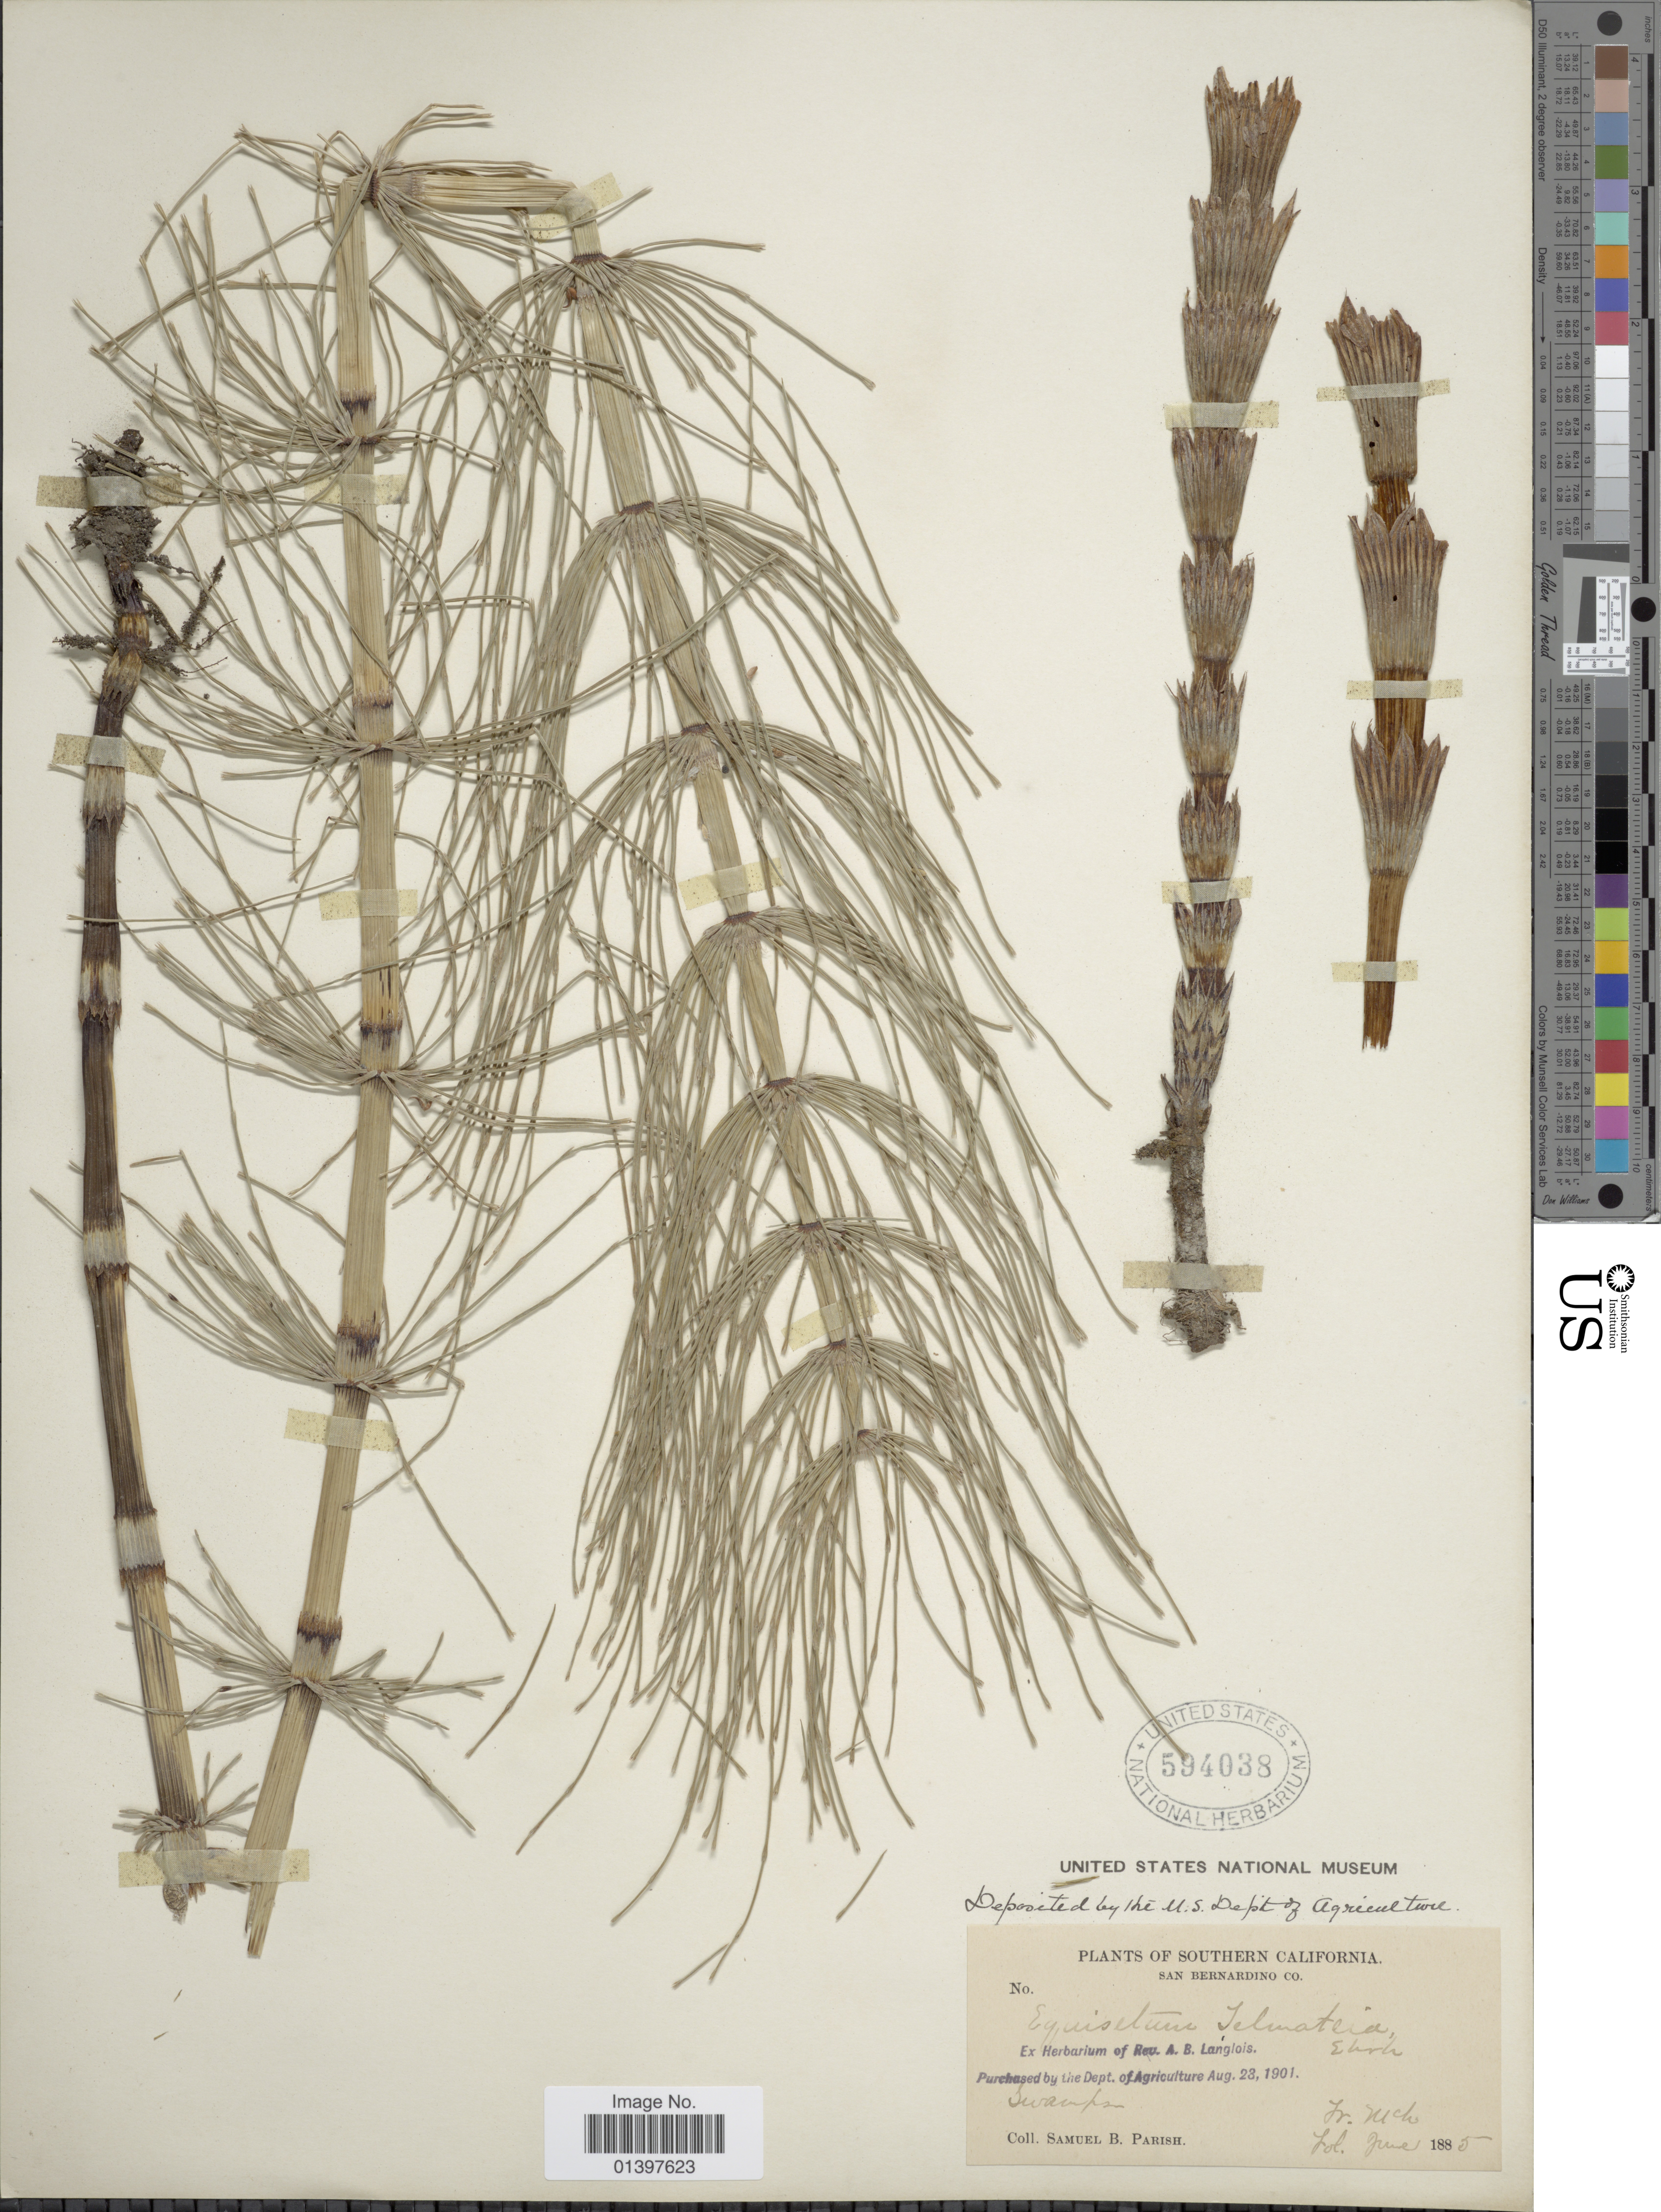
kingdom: Plantae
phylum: Tracheophyta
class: Polypodiopsida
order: Equisetales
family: Equisetaceae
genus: Equisetum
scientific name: Equisetum telmateia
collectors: S. B. Parish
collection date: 1885-06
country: United States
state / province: California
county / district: San Bernardino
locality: Southern California, San Bernardino Co.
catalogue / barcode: US 594038